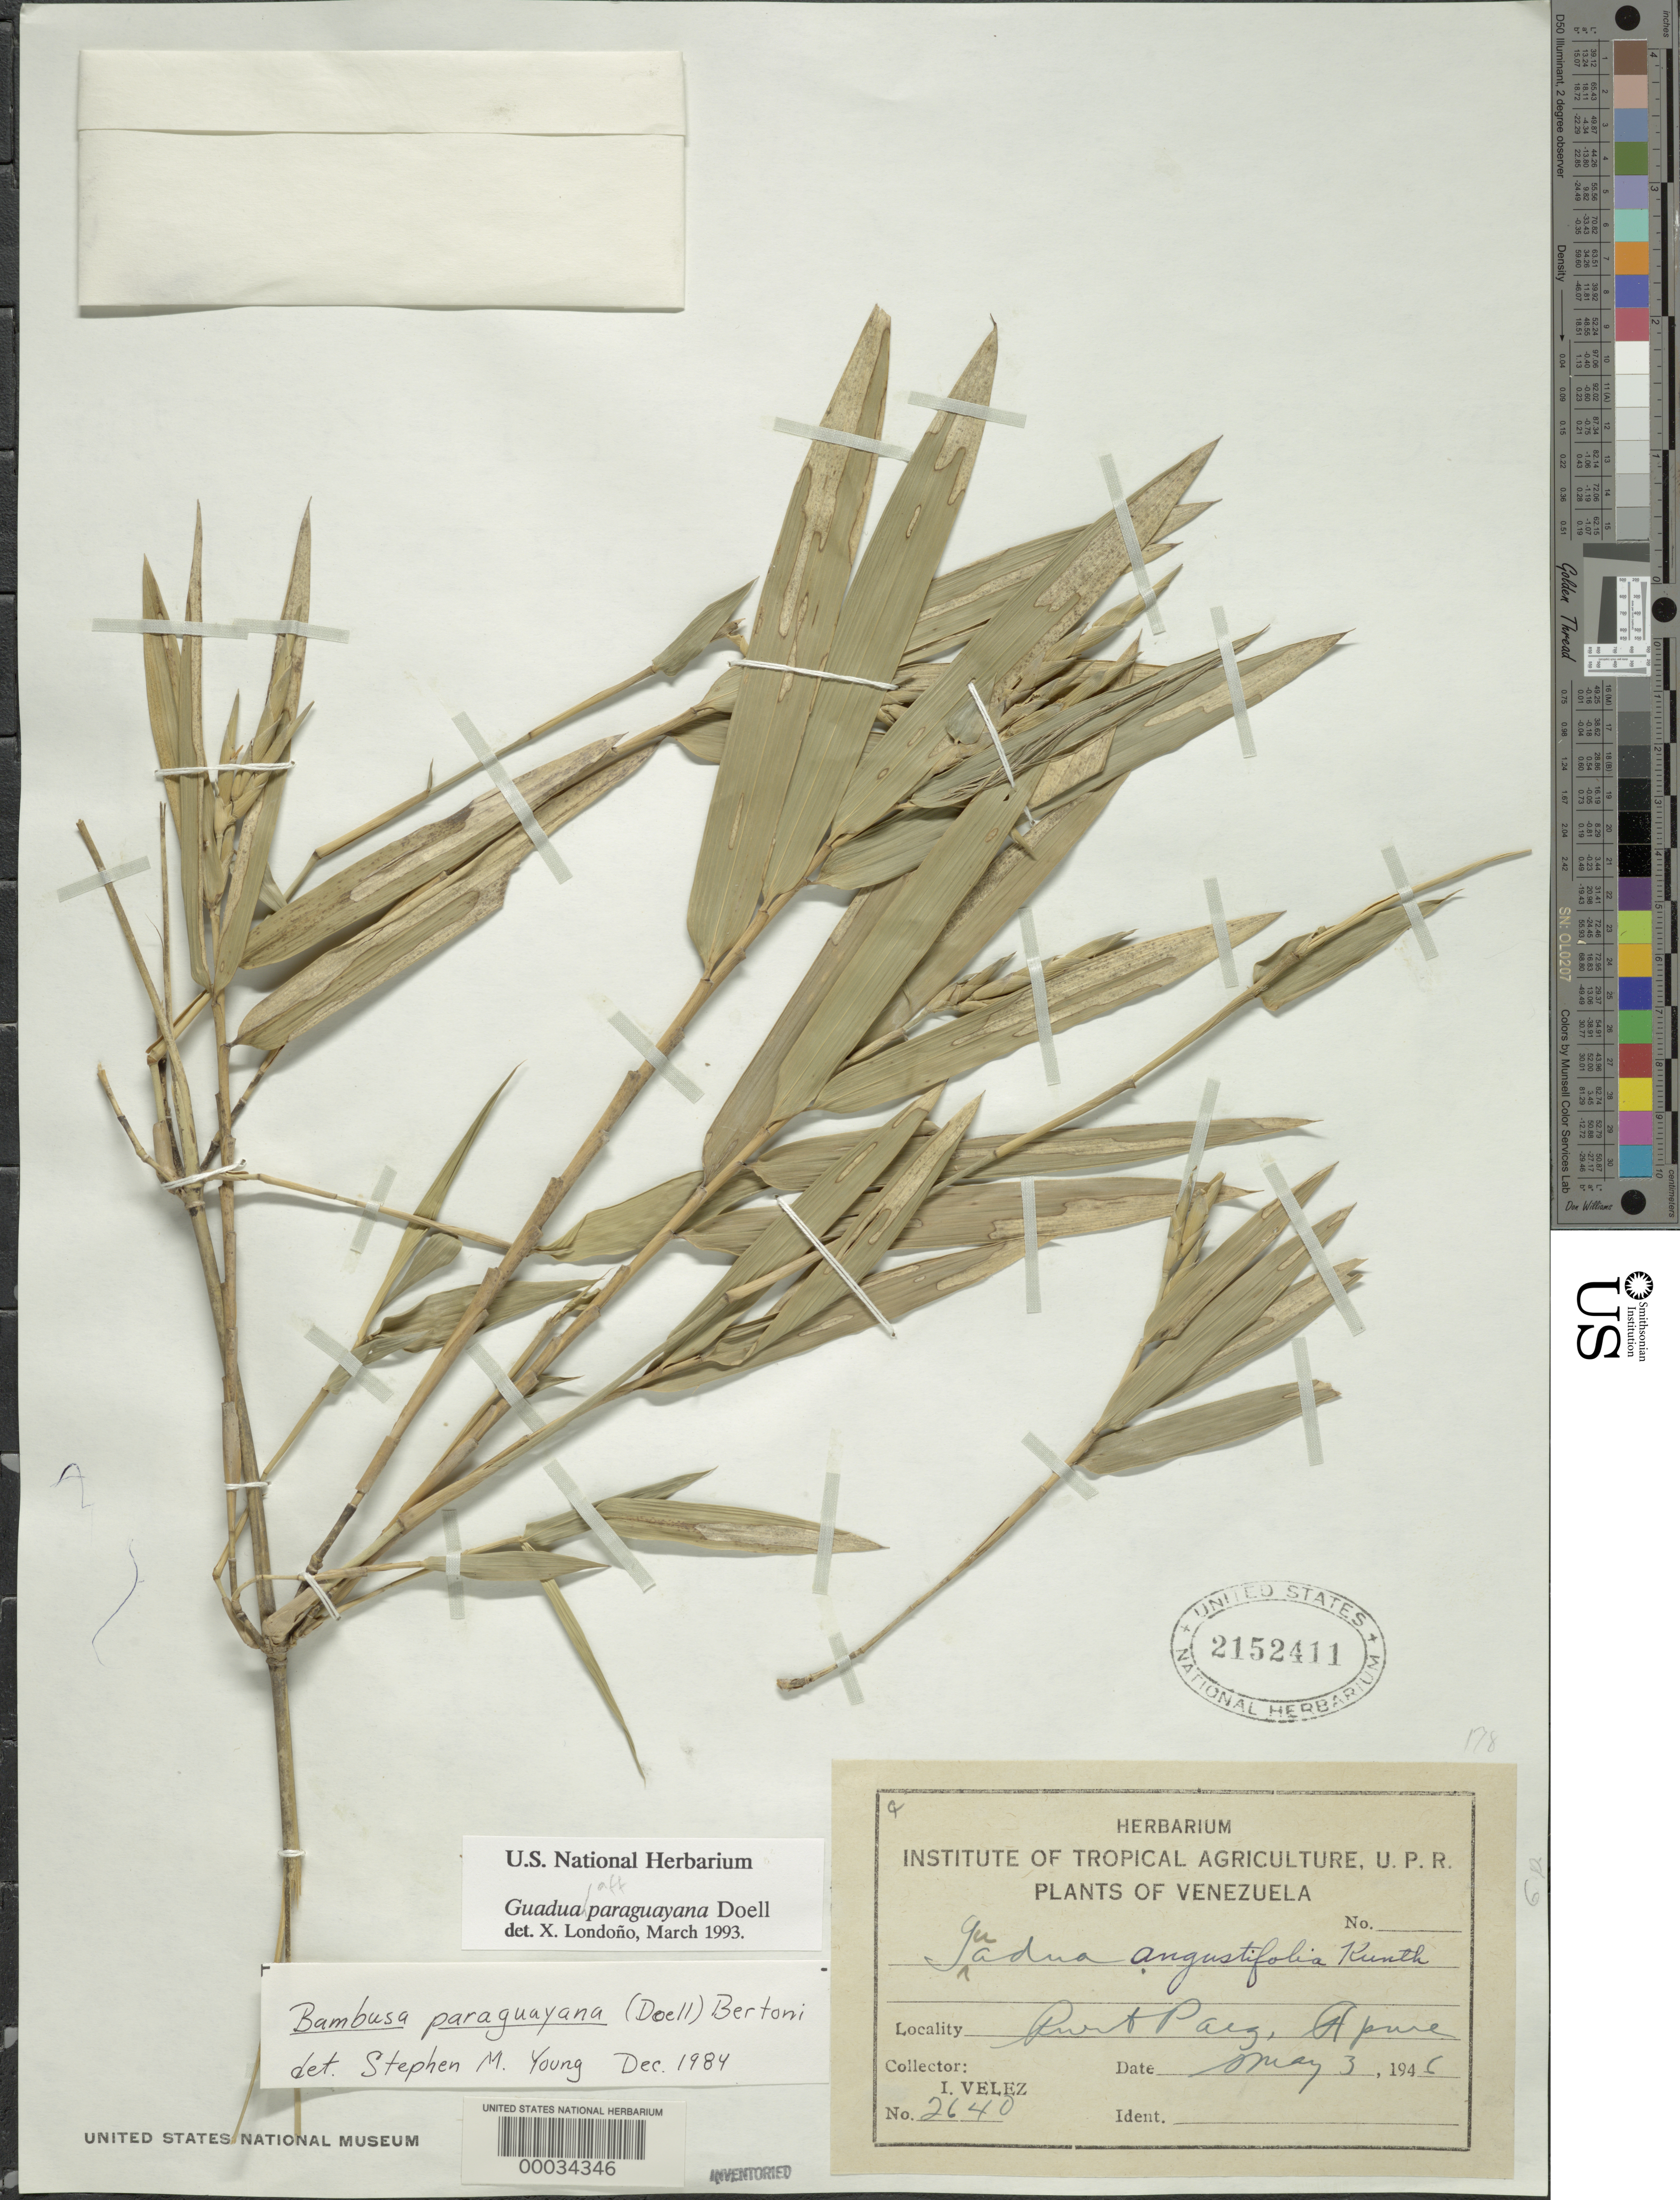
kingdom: Plantae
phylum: Tracheophyta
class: Liliopsida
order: Poales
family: Poaceae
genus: Guadua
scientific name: Guadua paraguayana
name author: Döll in Mart.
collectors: I. Velez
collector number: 2640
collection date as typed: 03 May 1946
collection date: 1946-05-03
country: Venezuela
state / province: Apure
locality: Puerto paez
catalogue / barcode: US 2152411